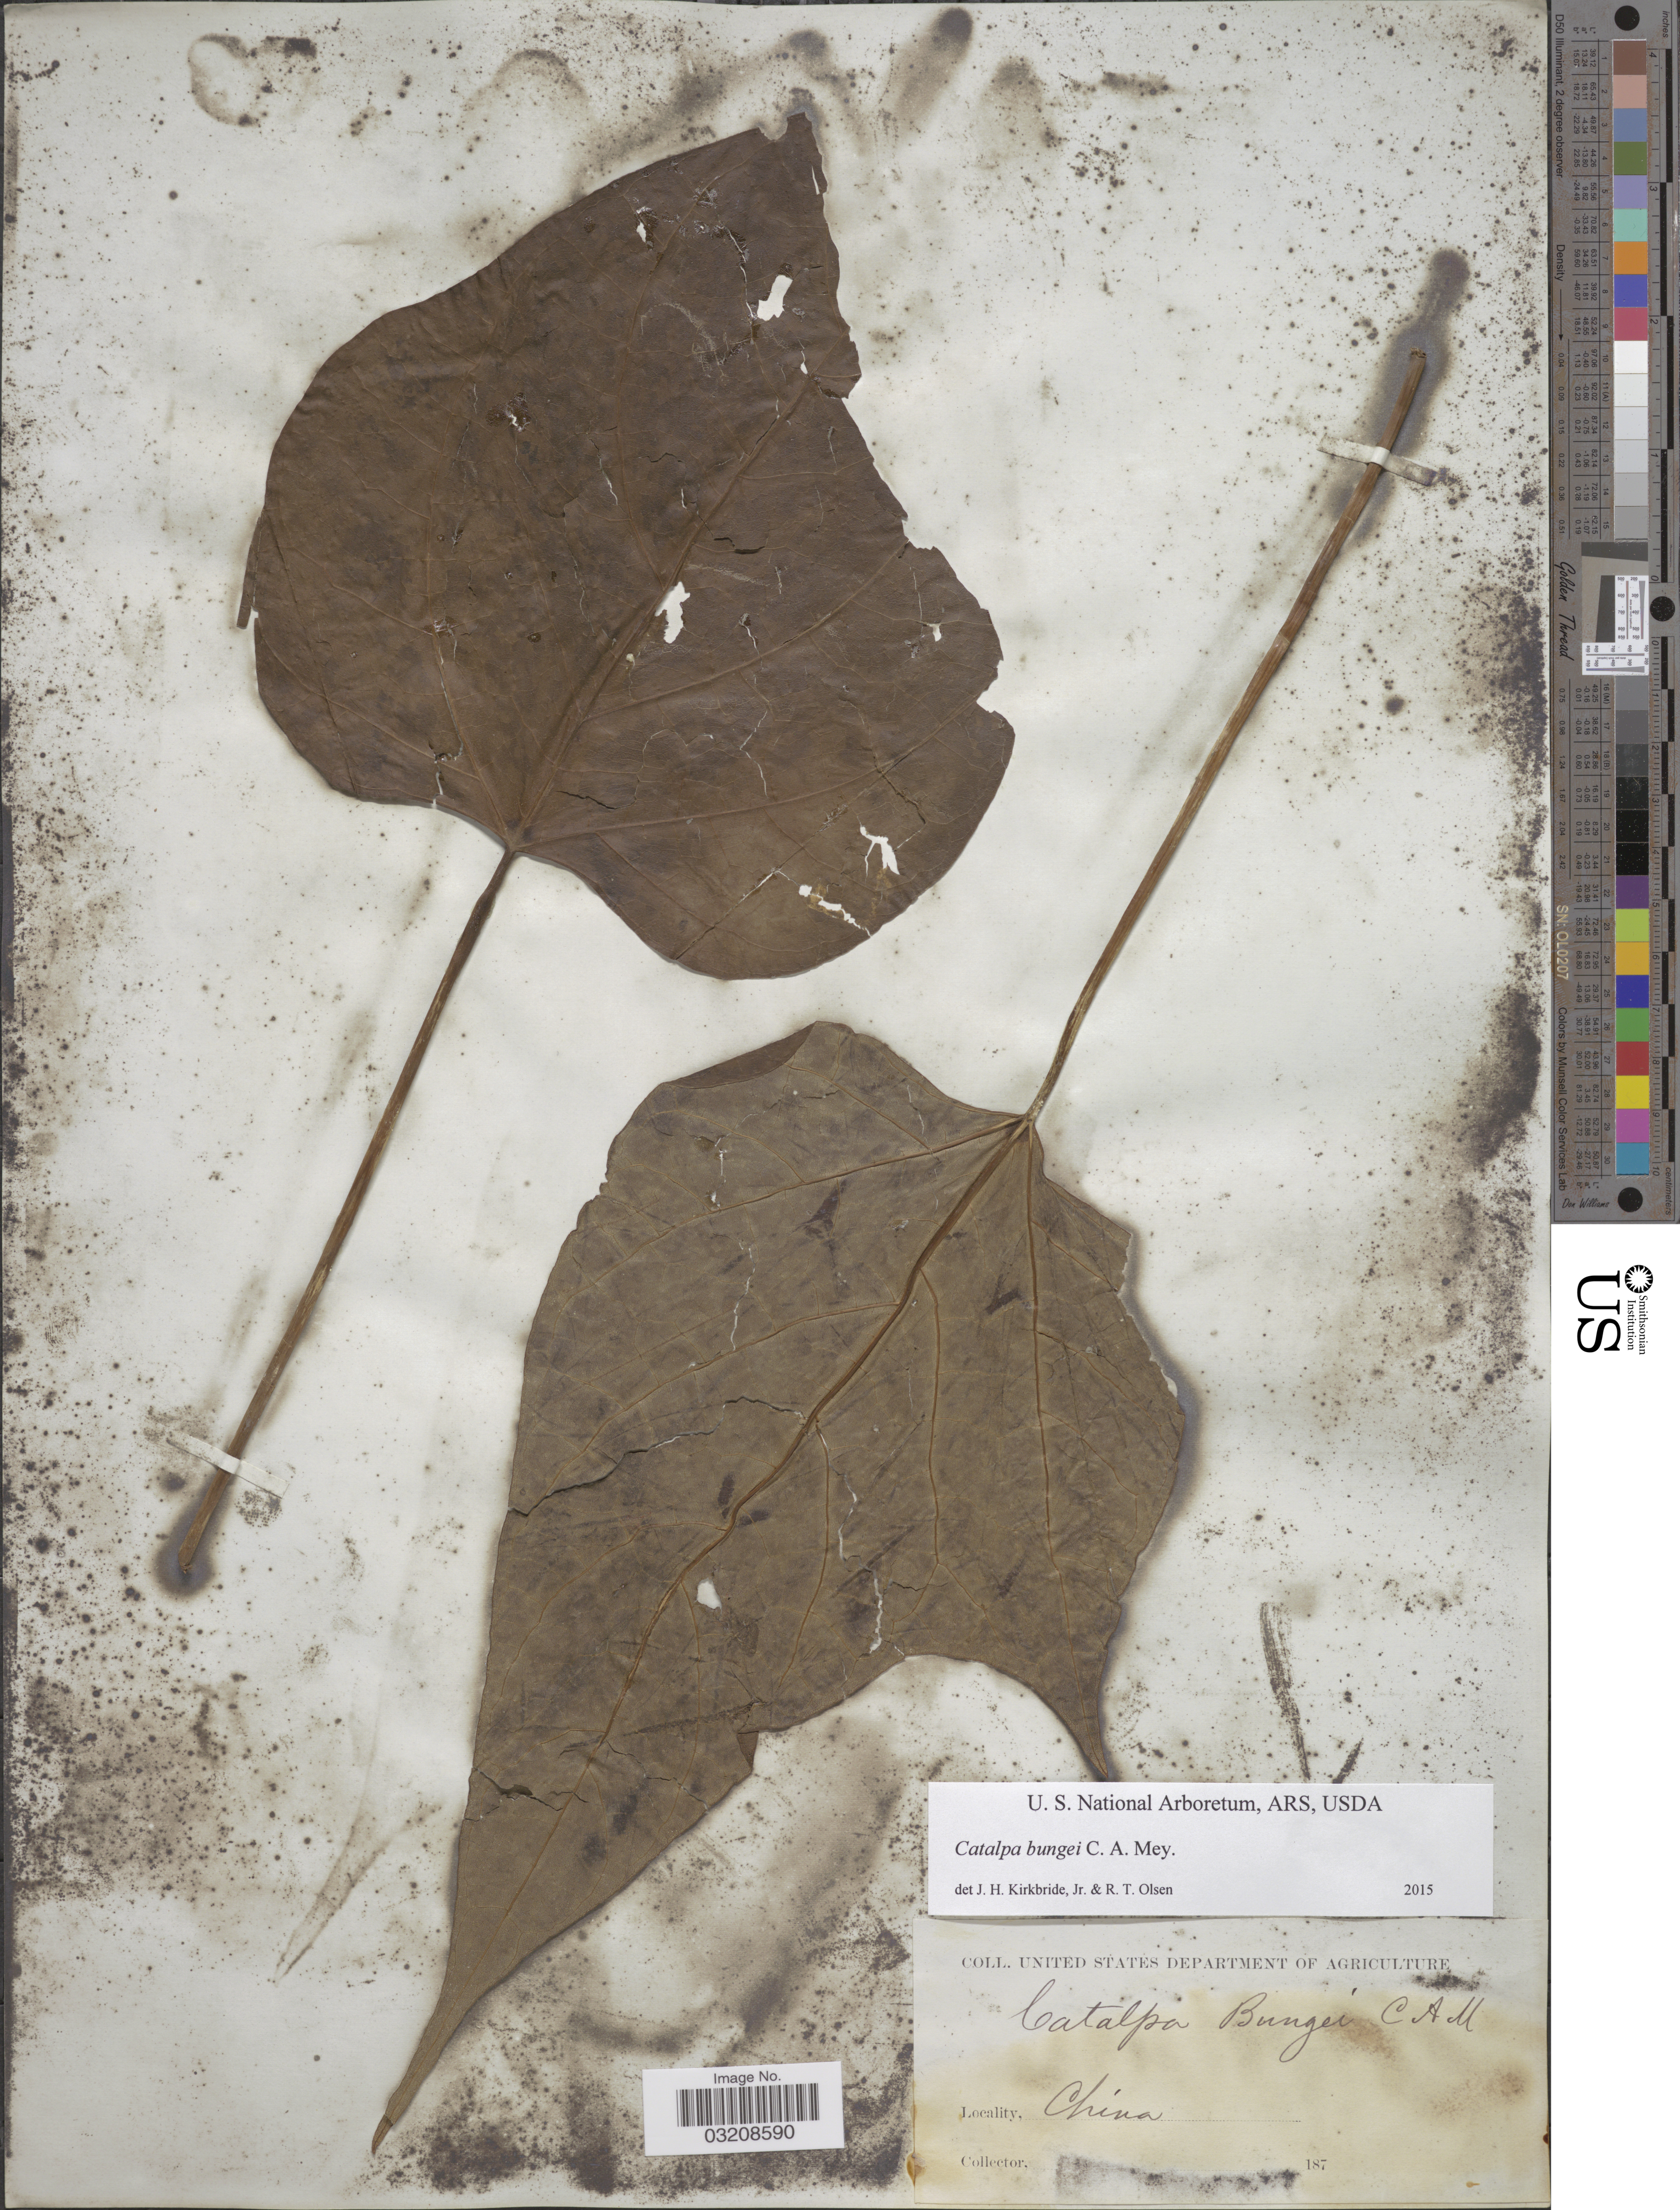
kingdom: Plantae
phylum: Tracheophyta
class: Magnoliopsida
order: Lamiales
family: Bignoniaceae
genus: Catalpa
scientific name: Catalpa bungei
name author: C.A. Mey.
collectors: U.S. Department of Agriculture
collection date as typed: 187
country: China